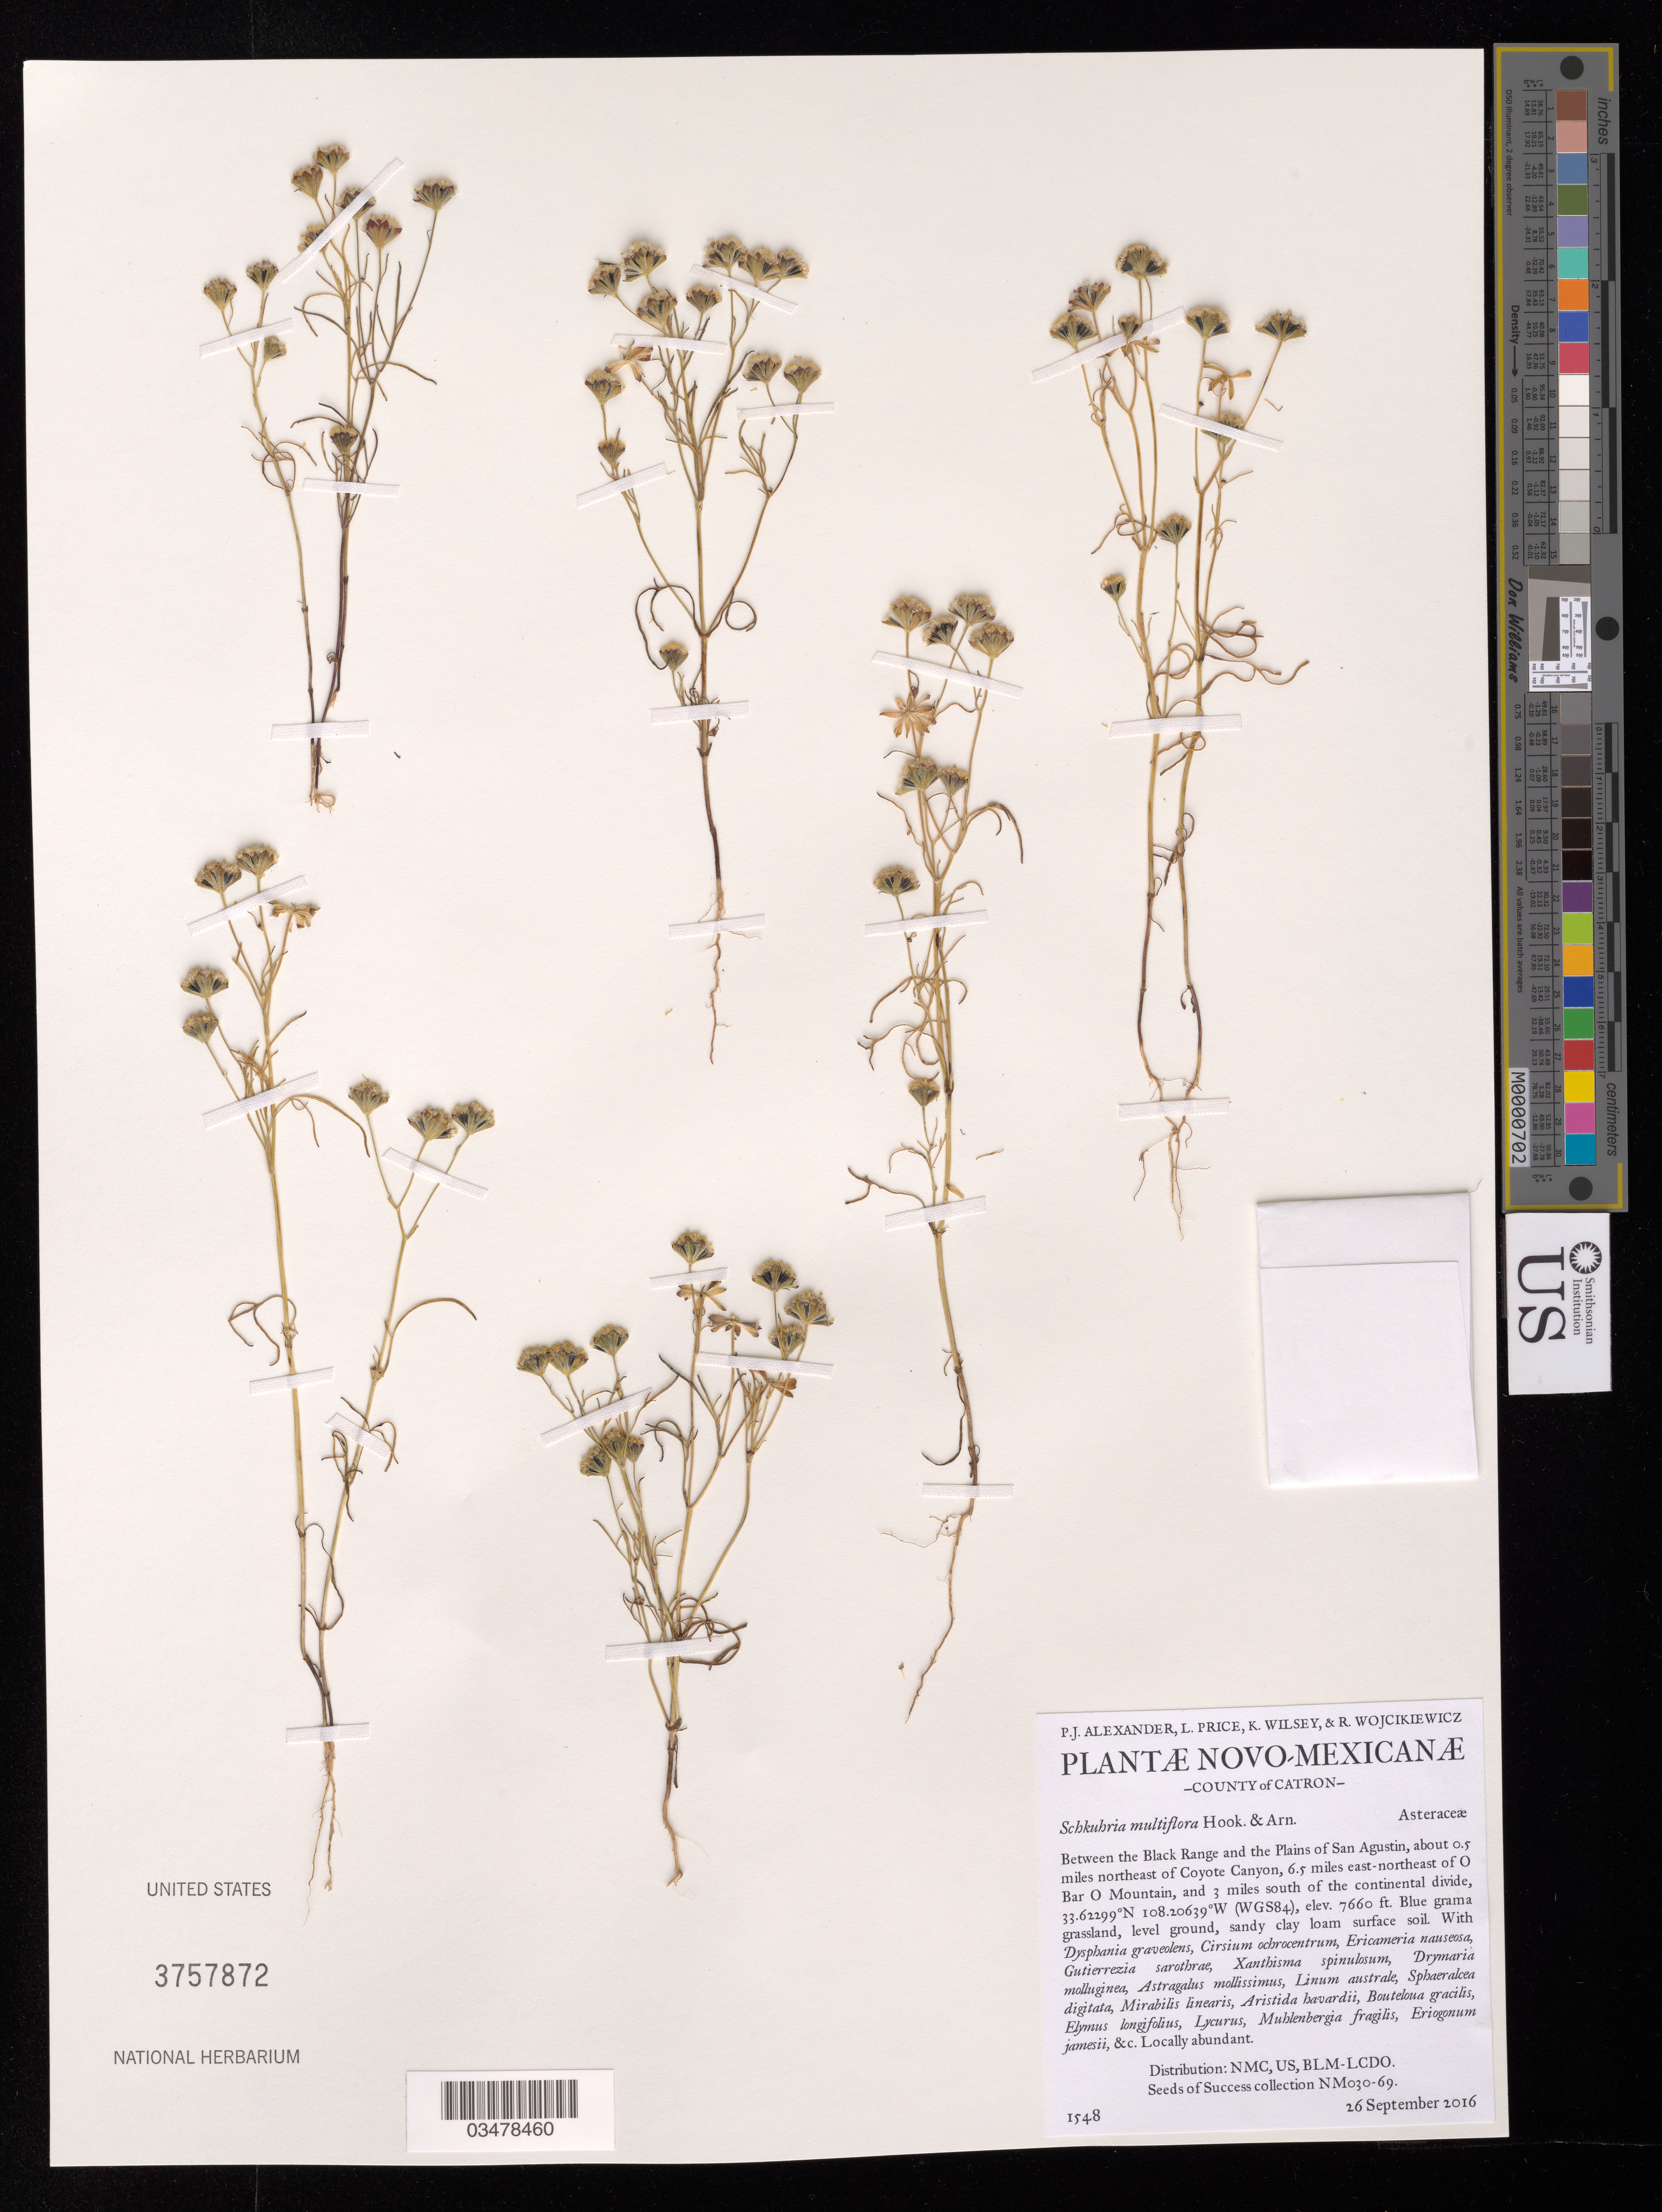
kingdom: Plantae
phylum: Tracheophyta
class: Magnoliopsida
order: Asterales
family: Asteraceae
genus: Schkuhria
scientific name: Schkuhria multiflora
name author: Hook. & Arn.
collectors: P. Alexander, L. Price, K. Wilsey & R. Wojcikiewicz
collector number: NM030-069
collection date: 2016-09-26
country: United States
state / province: New Mexico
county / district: Catron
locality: Socorro Field Office, Coyote Canyon allotment, 10040. Between the Black Range and the Plains of San Augustin.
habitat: Blue grama grassland. Ecological site: Stony Loam (R039XA014NM). With Linum australe, Mirabilis linearis, Aristida havardii, etc.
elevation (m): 2335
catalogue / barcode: US 3757872